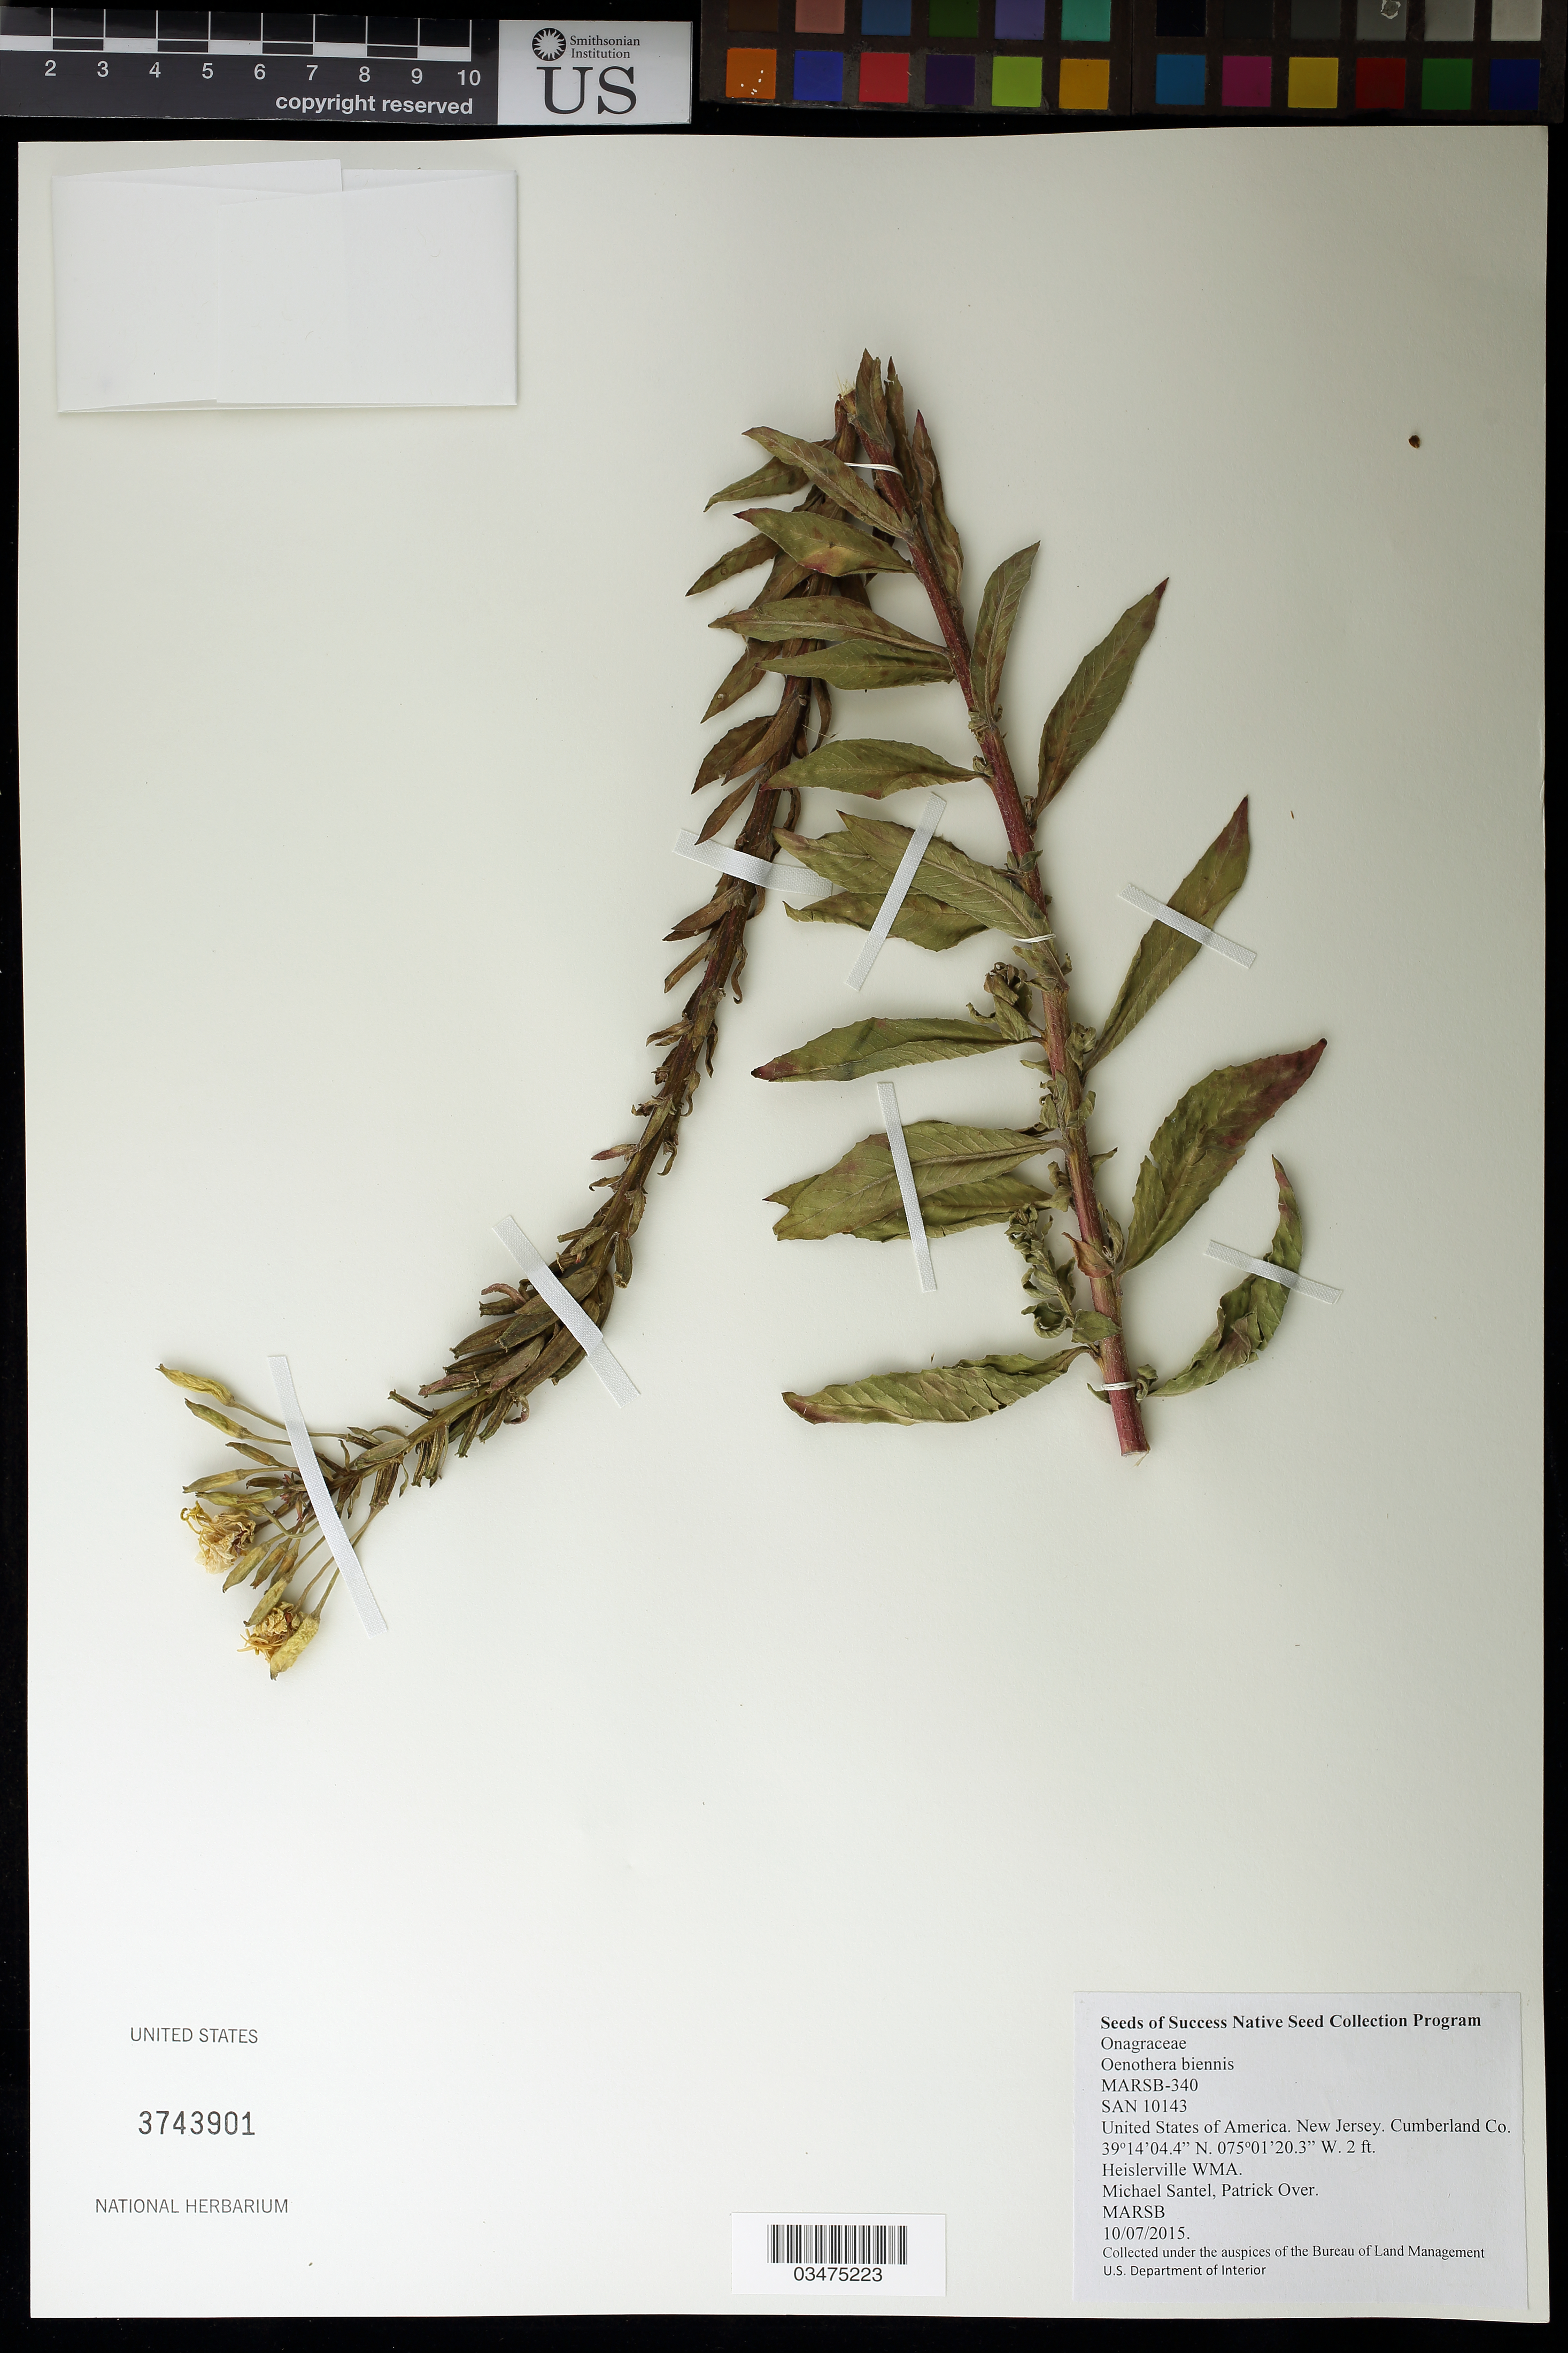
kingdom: Plantae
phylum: Tracheophyta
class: Magnoliopsida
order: Myrtales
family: Onagraceae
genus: Oenothera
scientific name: Oenothera biennis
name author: L.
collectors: M. Santel & P. Over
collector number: MARSB-340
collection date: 2015-10-07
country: United States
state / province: New Jersey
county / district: Cumberland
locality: Heislerville Wildlife Management Area, Along gravel road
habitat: Tidal salt marsh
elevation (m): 1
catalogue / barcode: US 3743901